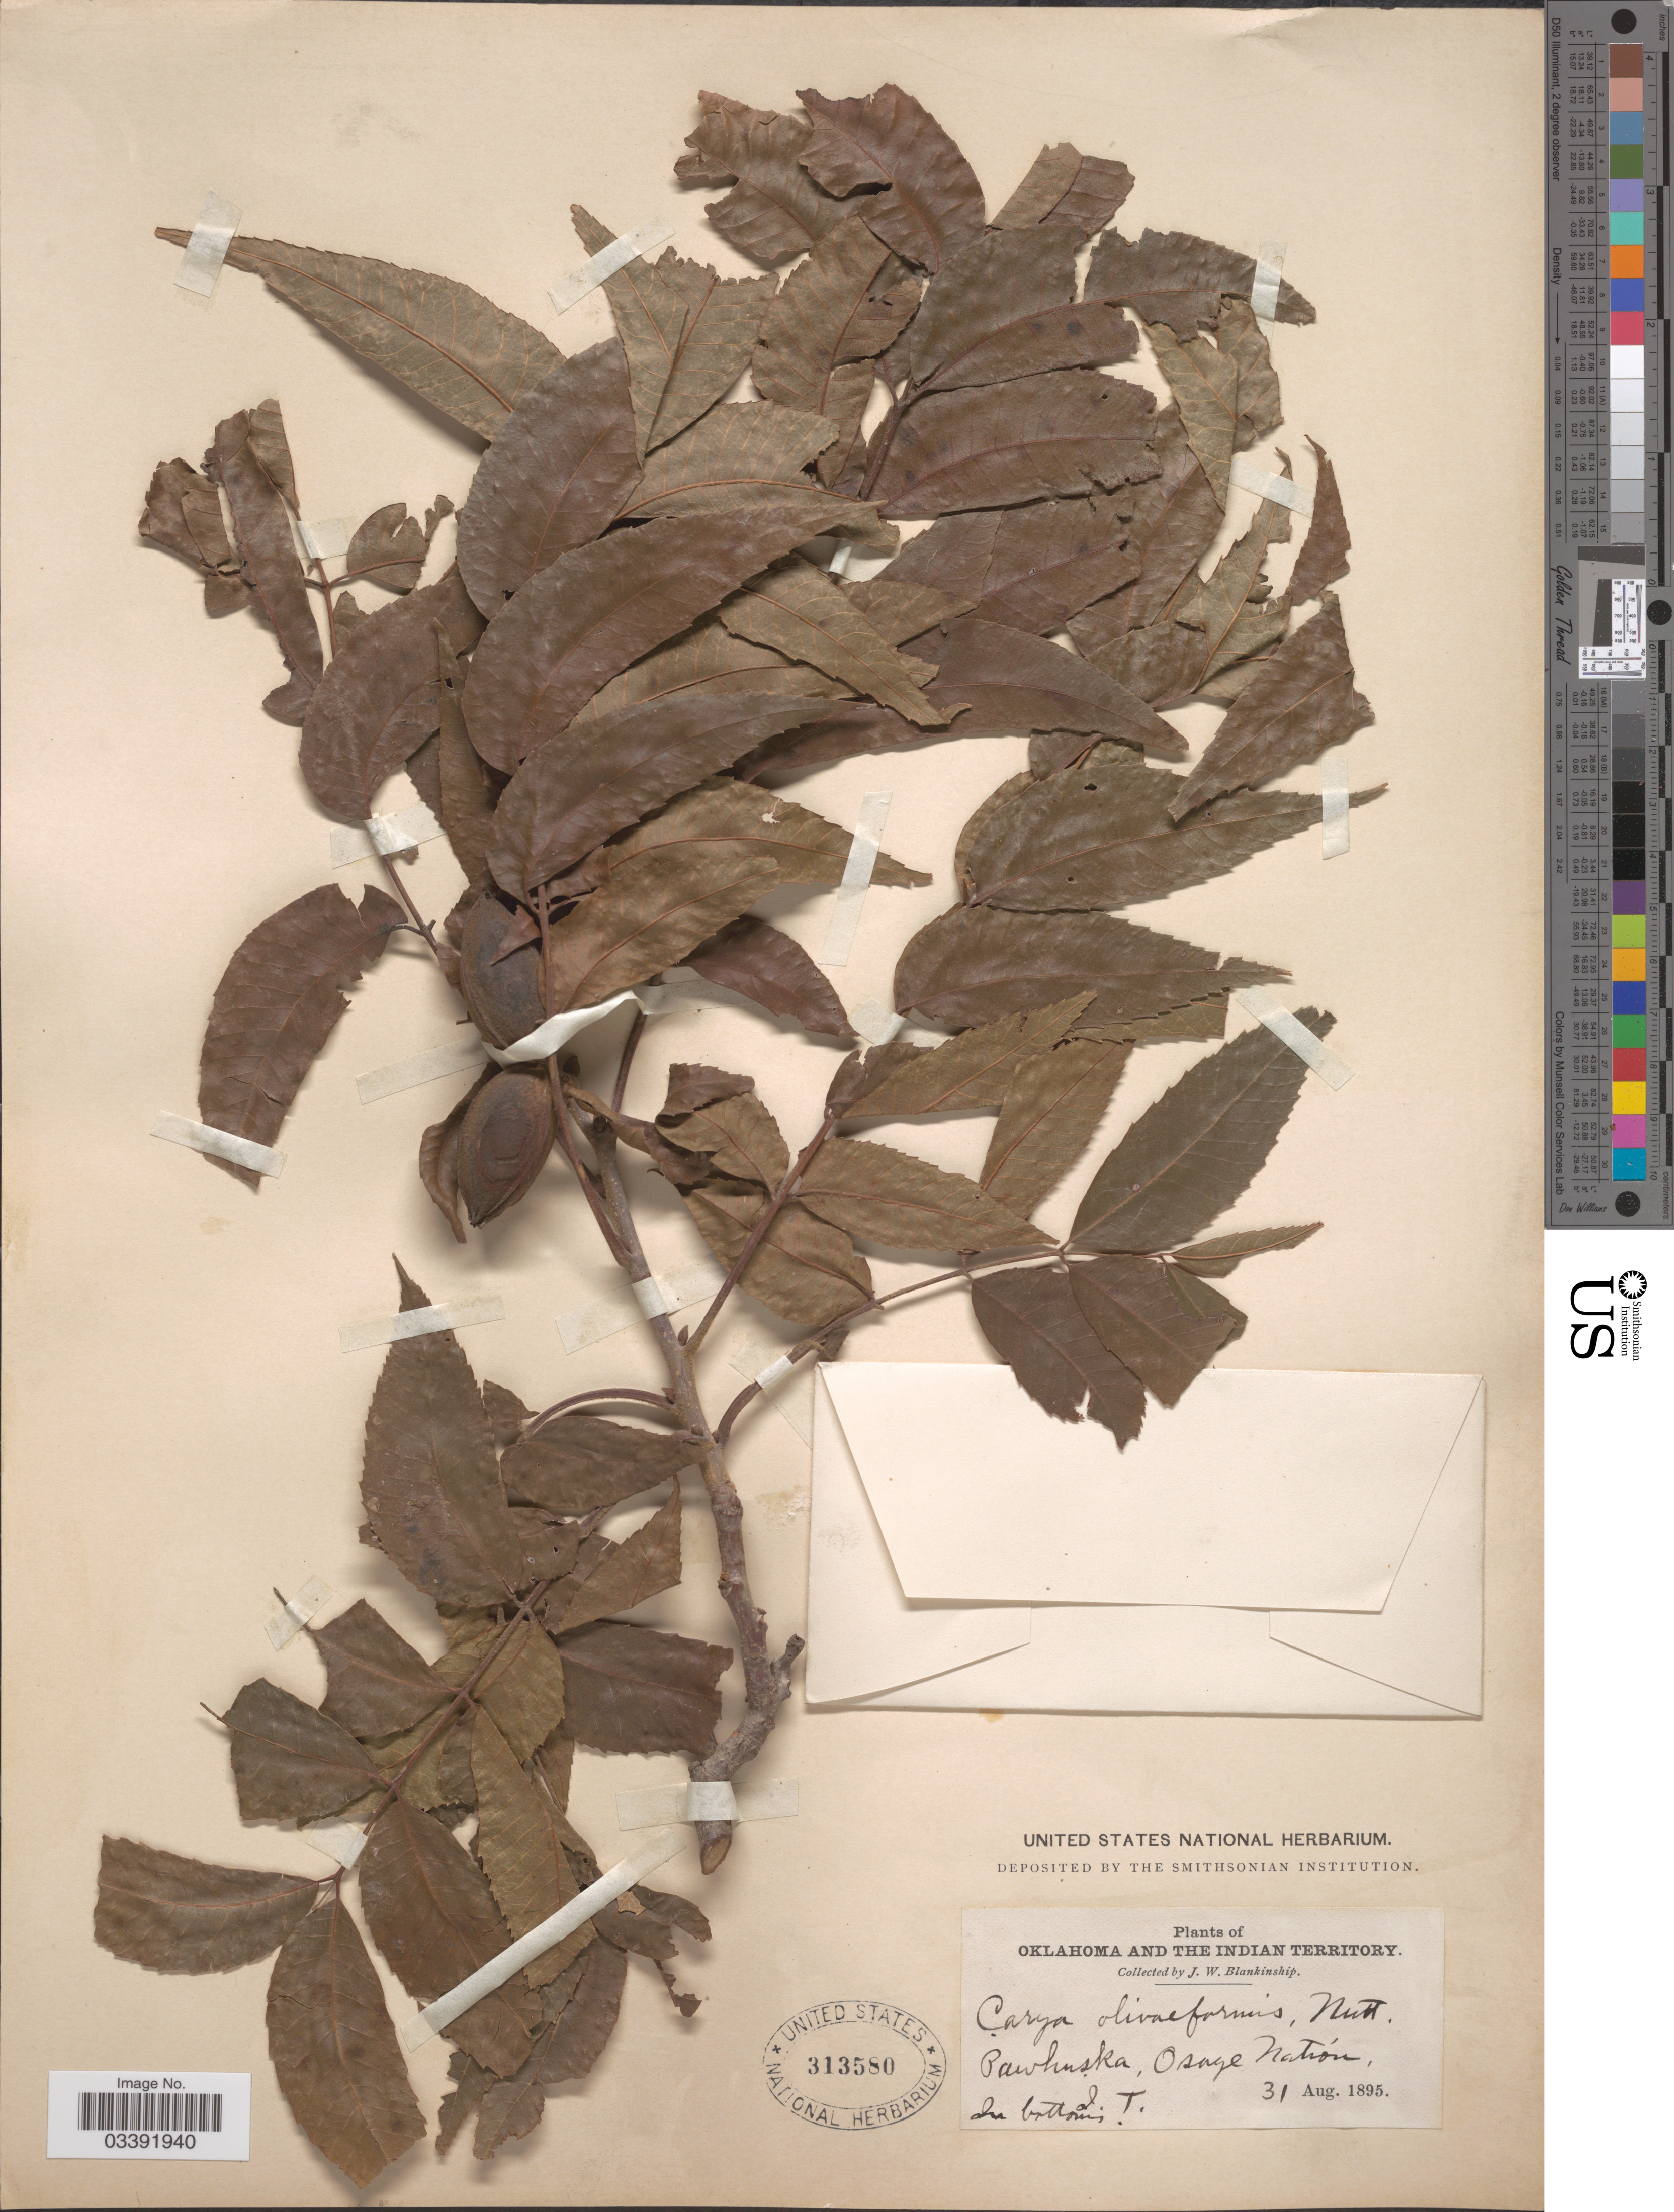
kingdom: Plantae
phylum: Tracheophyta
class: Magnoliopsida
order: Fagales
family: Juglandaceae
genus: Carya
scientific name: Carya illinoinensis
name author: (Wangenh.) K. Koch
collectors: J. W. Blankinship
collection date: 1895-08-31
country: United States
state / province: Oklahoma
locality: The Indian Territory. Pawhuska, Osage Nation.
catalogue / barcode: US 313580